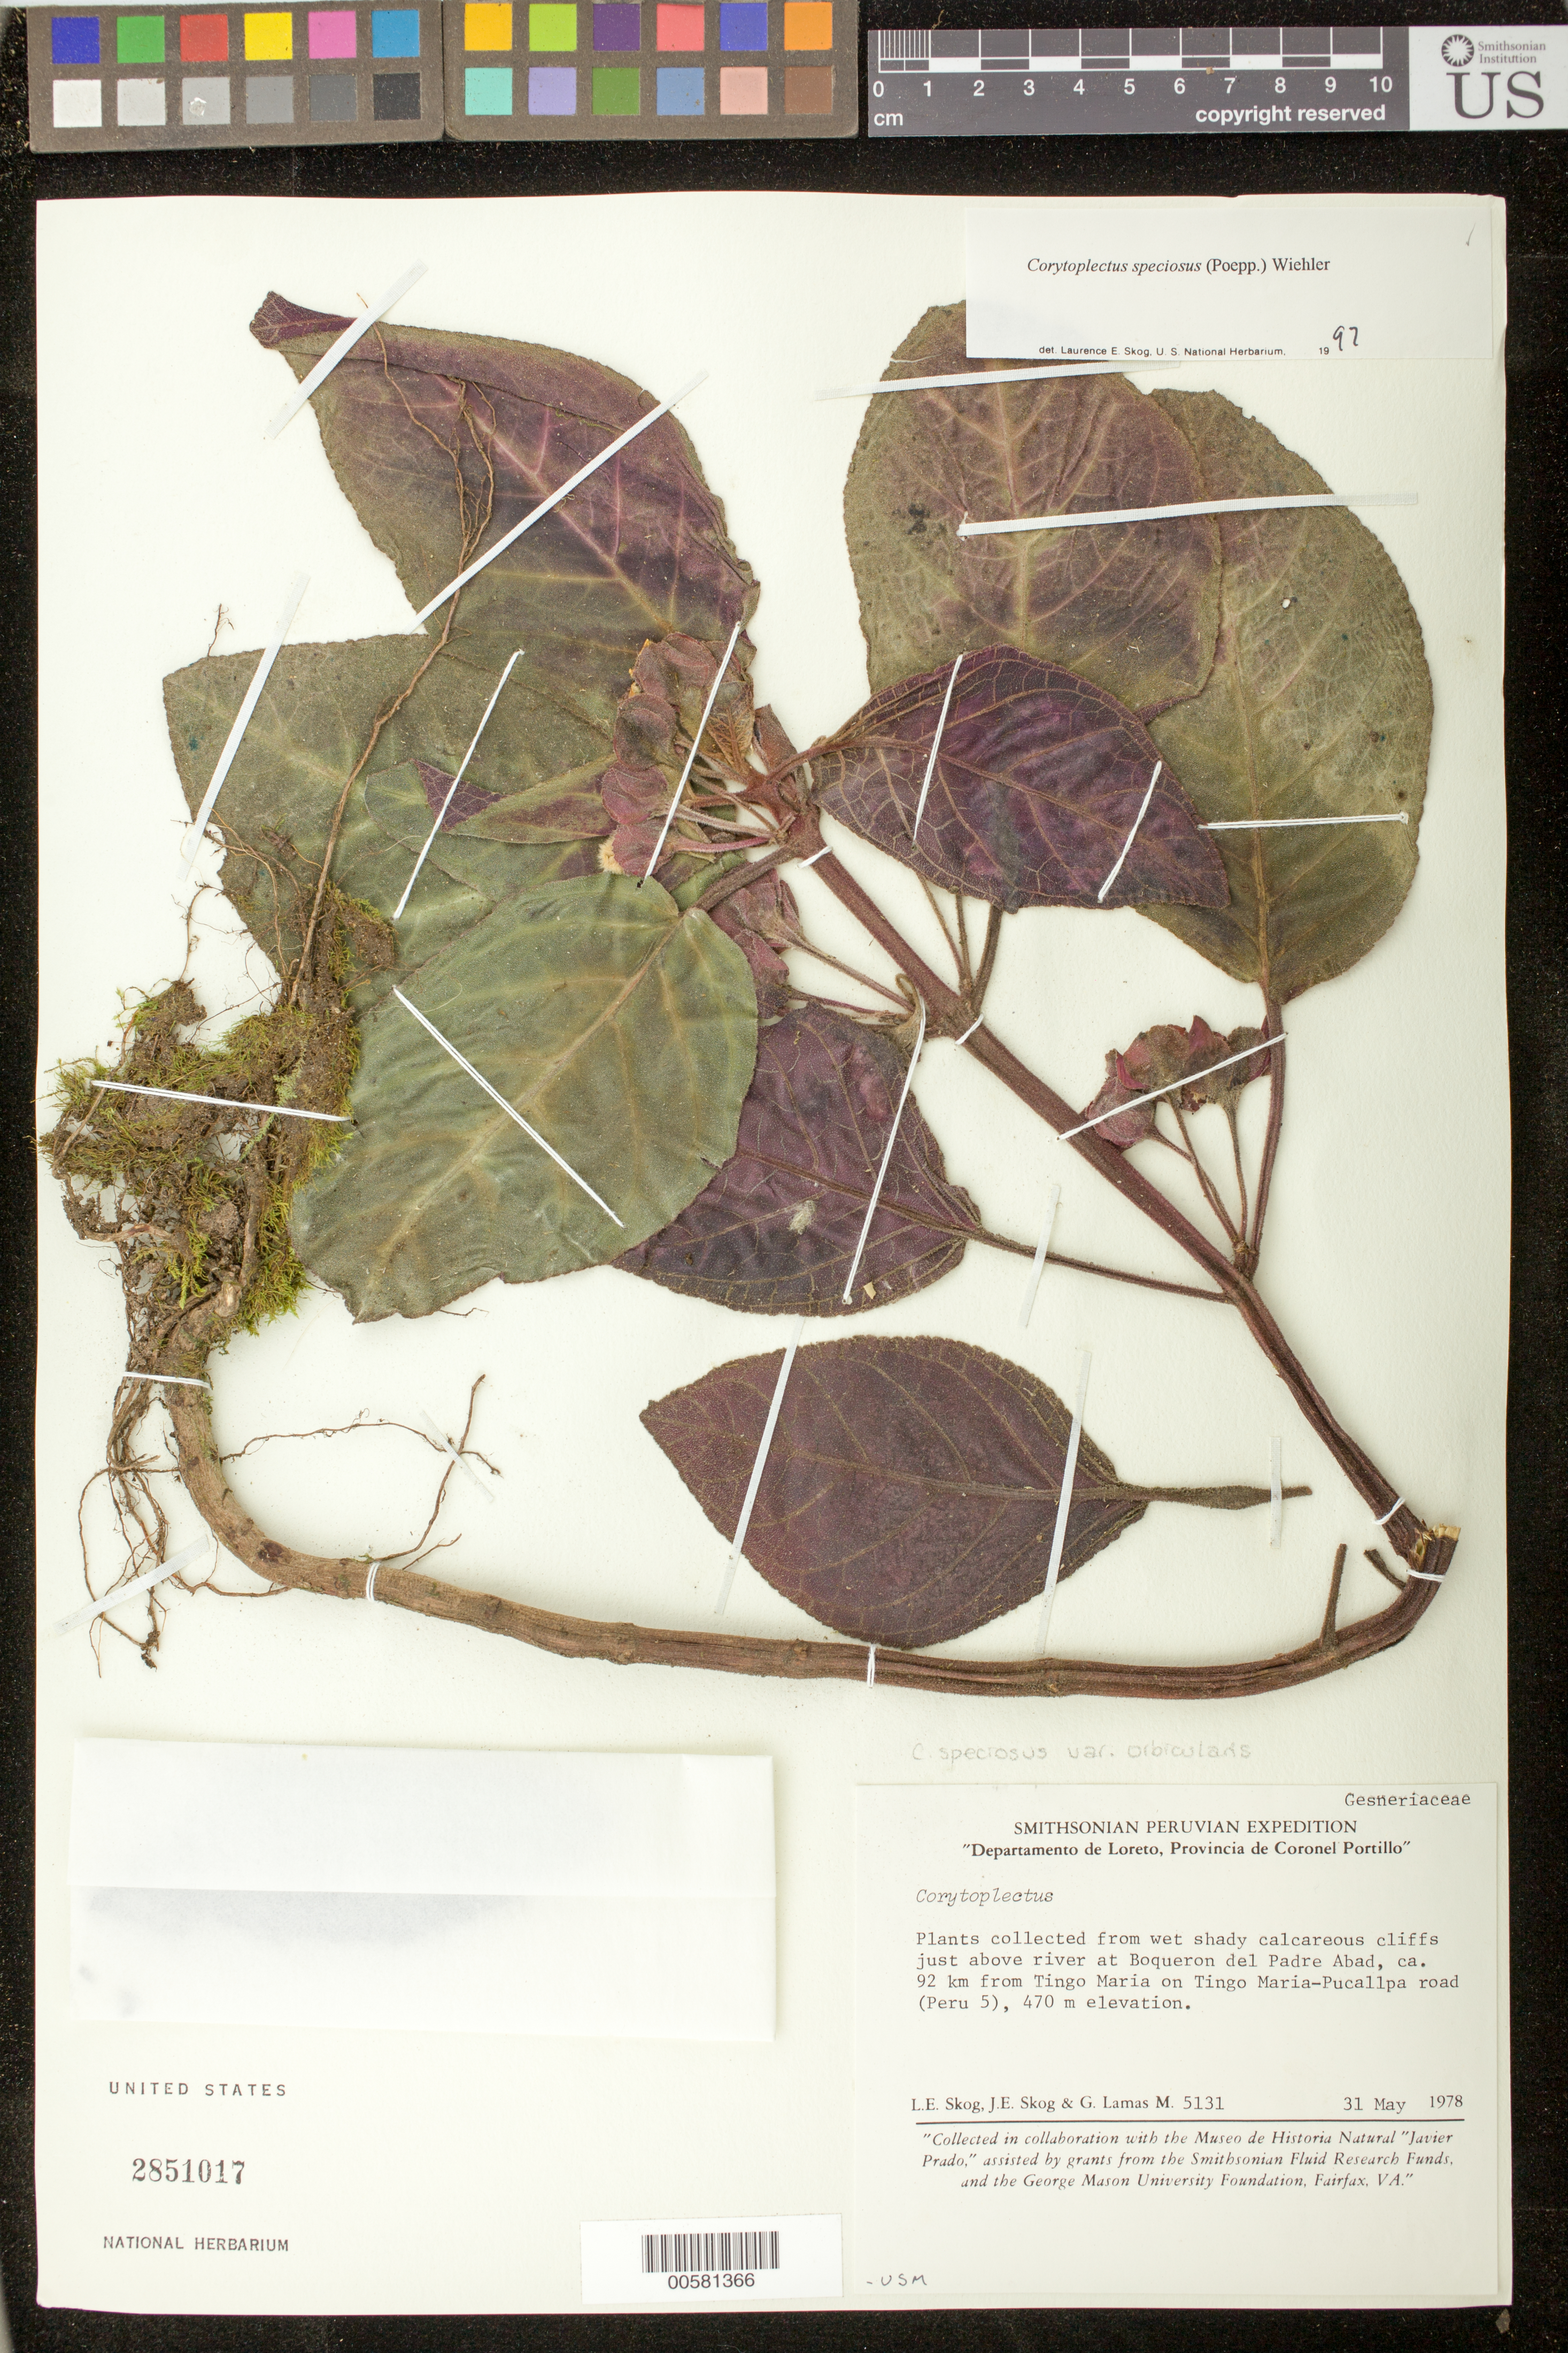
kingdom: Plantae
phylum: Tracheophyta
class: Magnoliopsida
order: Lamiales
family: Gesneriaceae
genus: Corytoplectus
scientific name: Corytoplectus speciosus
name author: (Poepp.) Wiehler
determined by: Skog, Laurence E.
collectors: L. E. Skog, J. E. Skog & G. Lamas M.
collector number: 5131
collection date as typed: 31 May 1978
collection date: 1978-05-31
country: Peru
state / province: Loreto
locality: Prov. Coronel Portillo; at Boqueron del Padre Abad, ca. 92 km from Tingo Maria on Tingo Maria - Pucallpa road (Peru 5)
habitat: Wet shady calcareous cliffs just above river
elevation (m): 470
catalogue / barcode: US 2851017